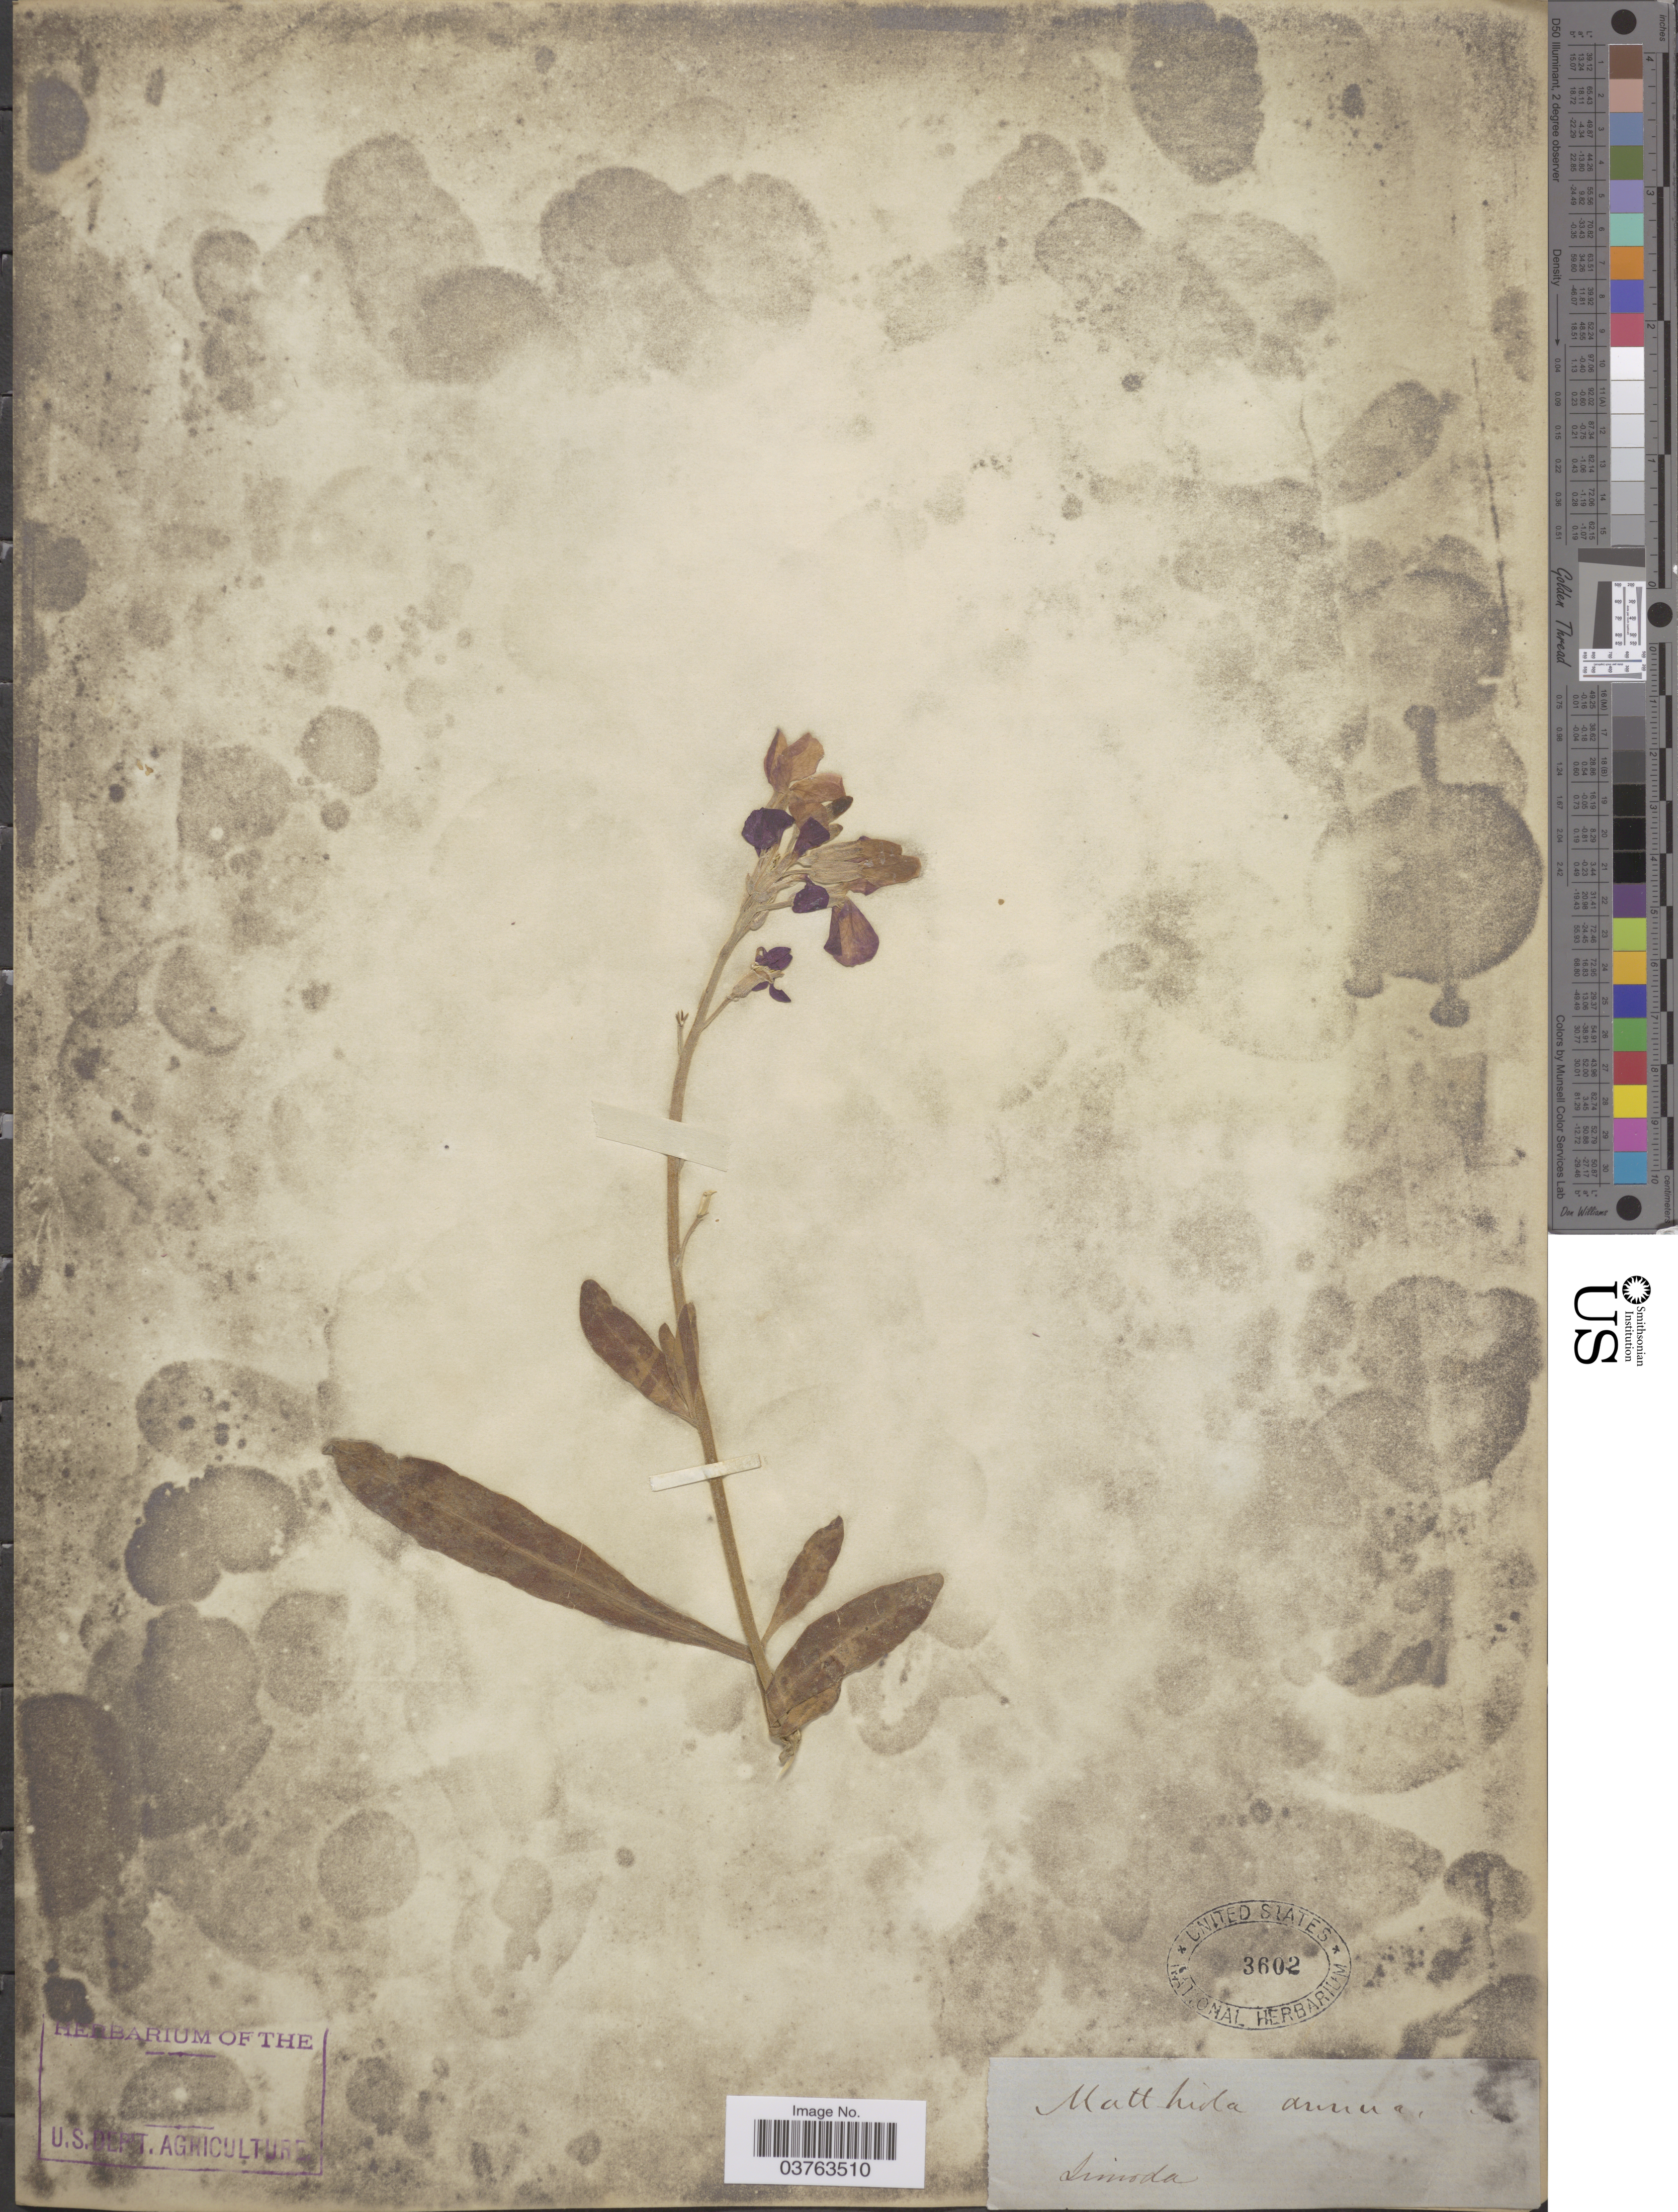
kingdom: Plantae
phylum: Tracheophyta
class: Magnoliopsida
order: Brassicales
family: Brassicaceae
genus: Matthiola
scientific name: Matthiola annua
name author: Benth.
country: Japan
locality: Simoda.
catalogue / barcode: US 3602